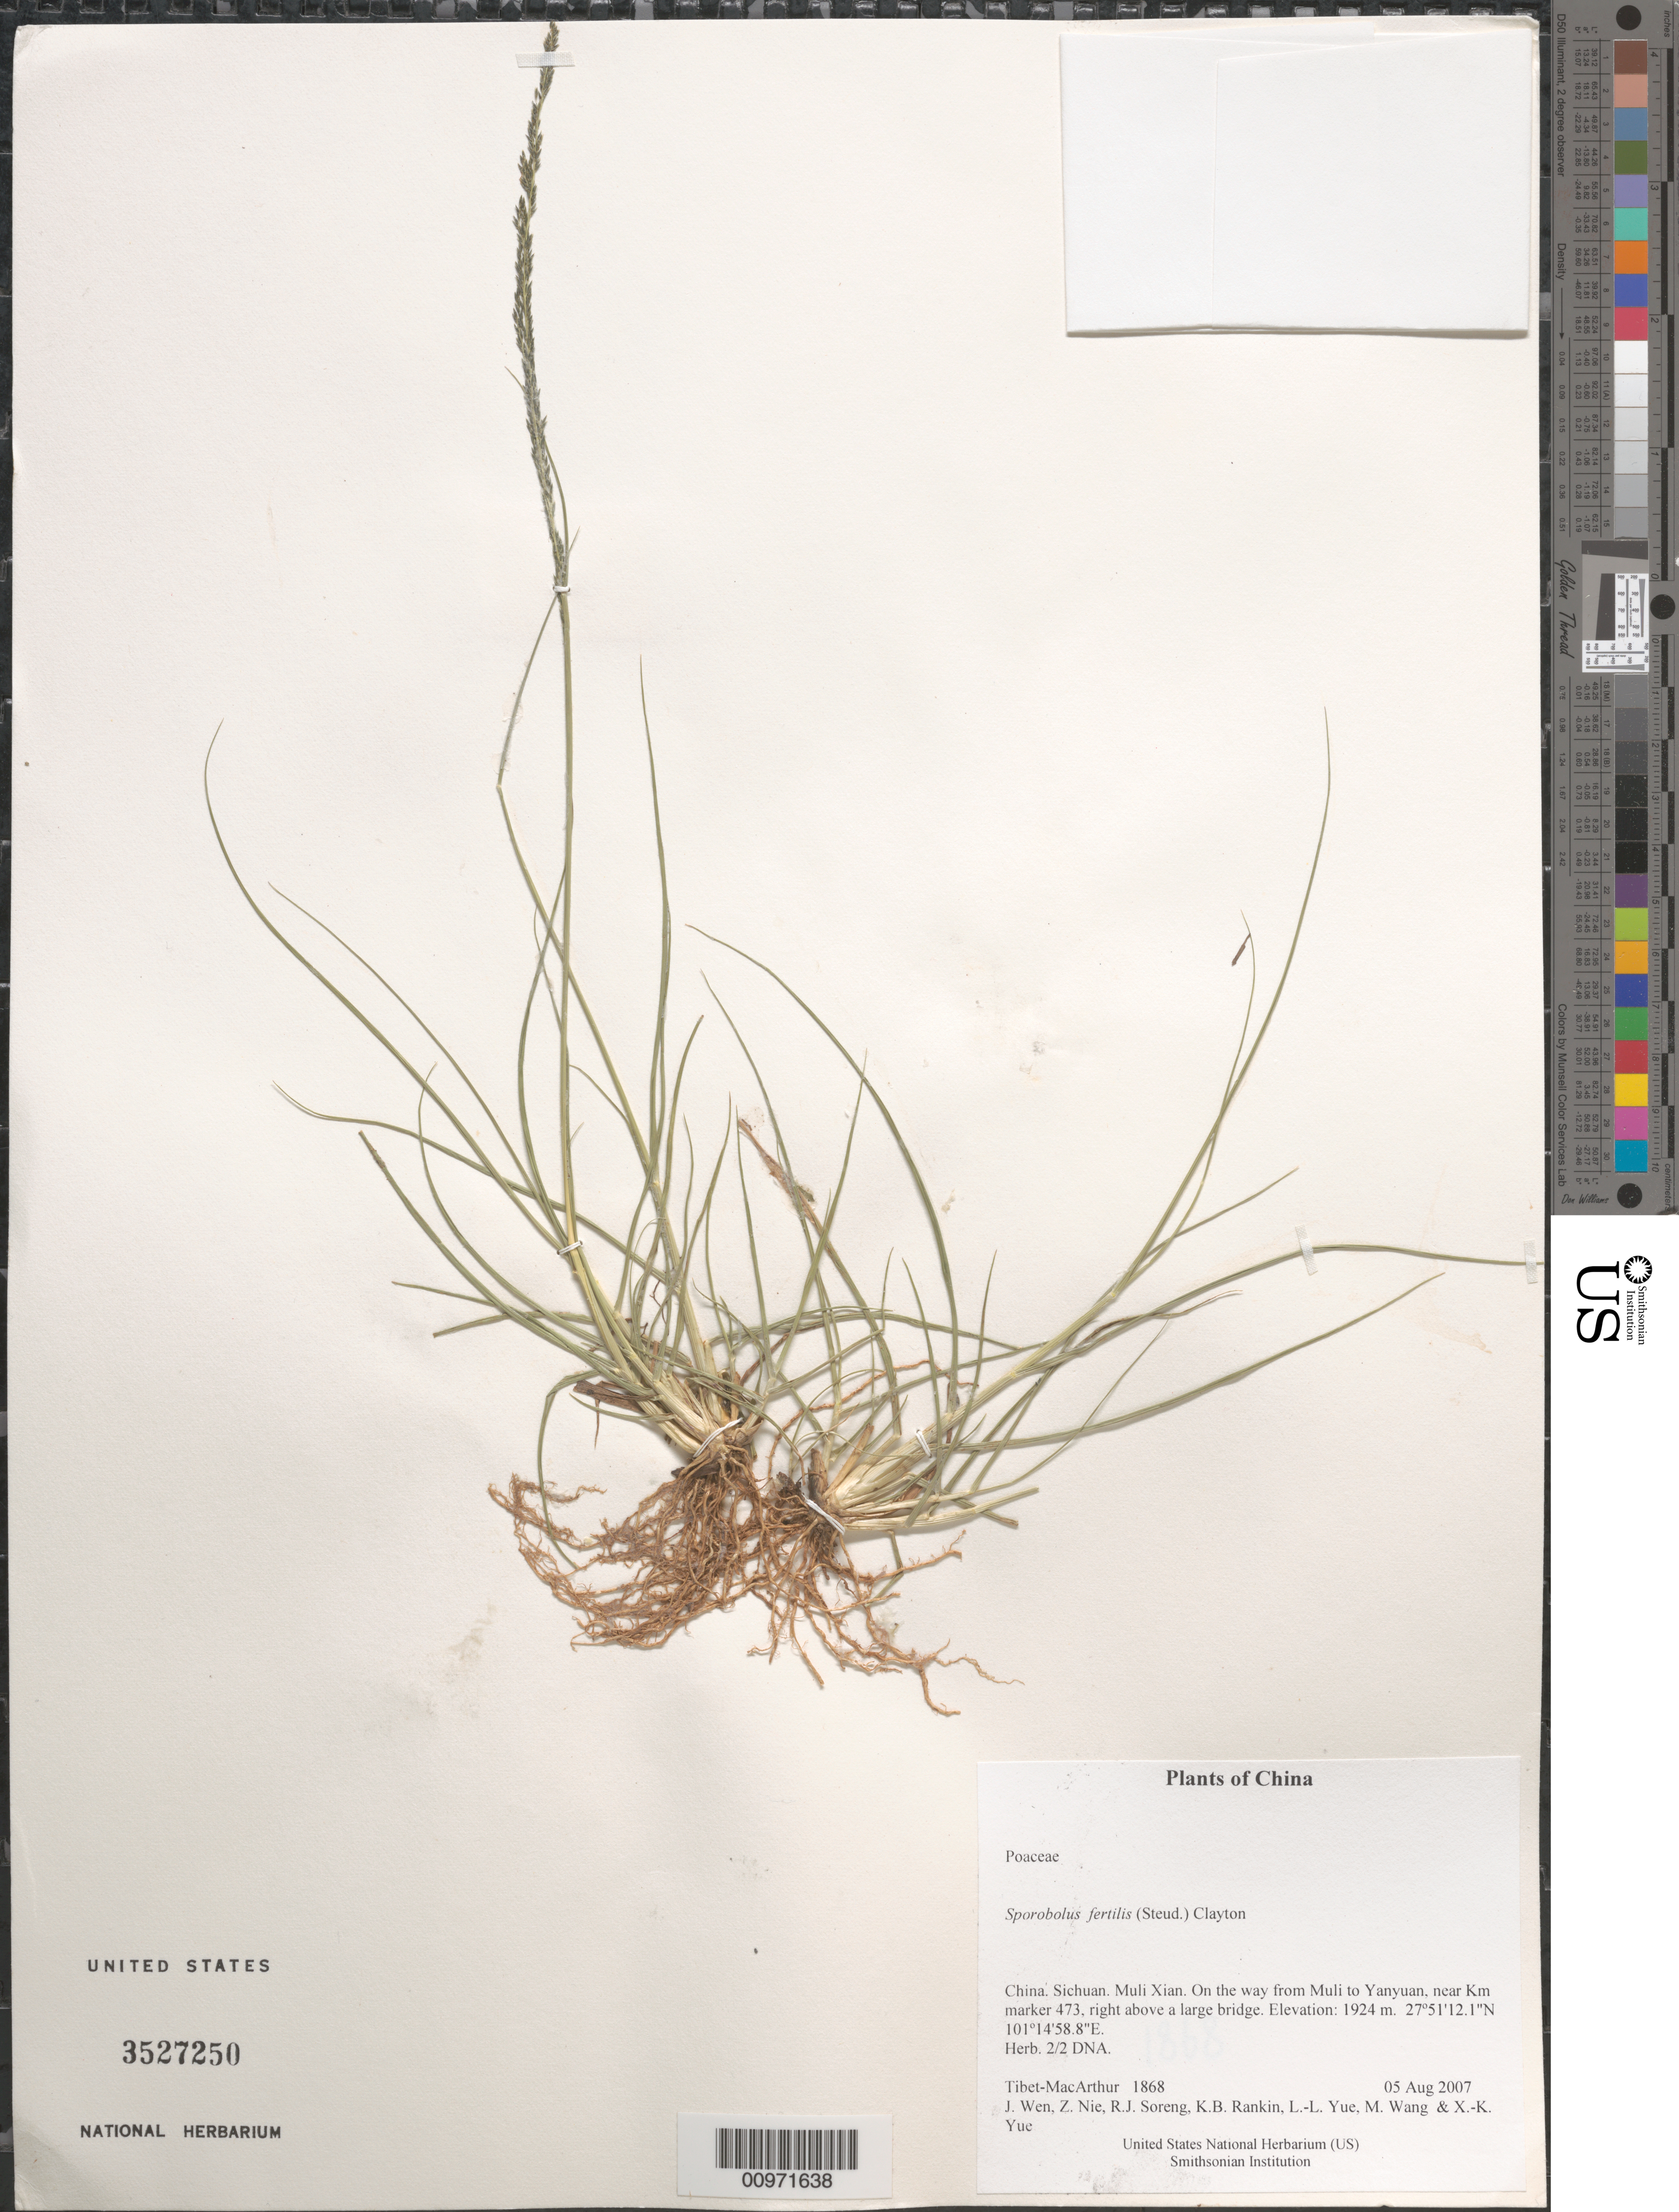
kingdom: Plantae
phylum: Tracheophyta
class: Liliopsida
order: Poales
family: Poaceae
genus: Sporobolus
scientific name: Sporobolus fertilis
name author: (Steud.) Clayton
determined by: Soreng, Robert J., Research Associate (BOT), Smithsonian Institution - National Museum of Natural History (UNITED STATES)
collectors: Tibet-MacArthur, J. Wen, Z. Nie, R. J. Soreng, K. Rankin, L. Yue, M. Wang & X. Yue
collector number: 1868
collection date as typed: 05 Aug 2007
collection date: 2007-08-05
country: China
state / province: Sichuan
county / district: Muli Xian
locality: On the way from Muli to Yanyuan, near Km marker 473, right above a large bridge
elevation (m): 1924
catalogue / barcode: US 3527250